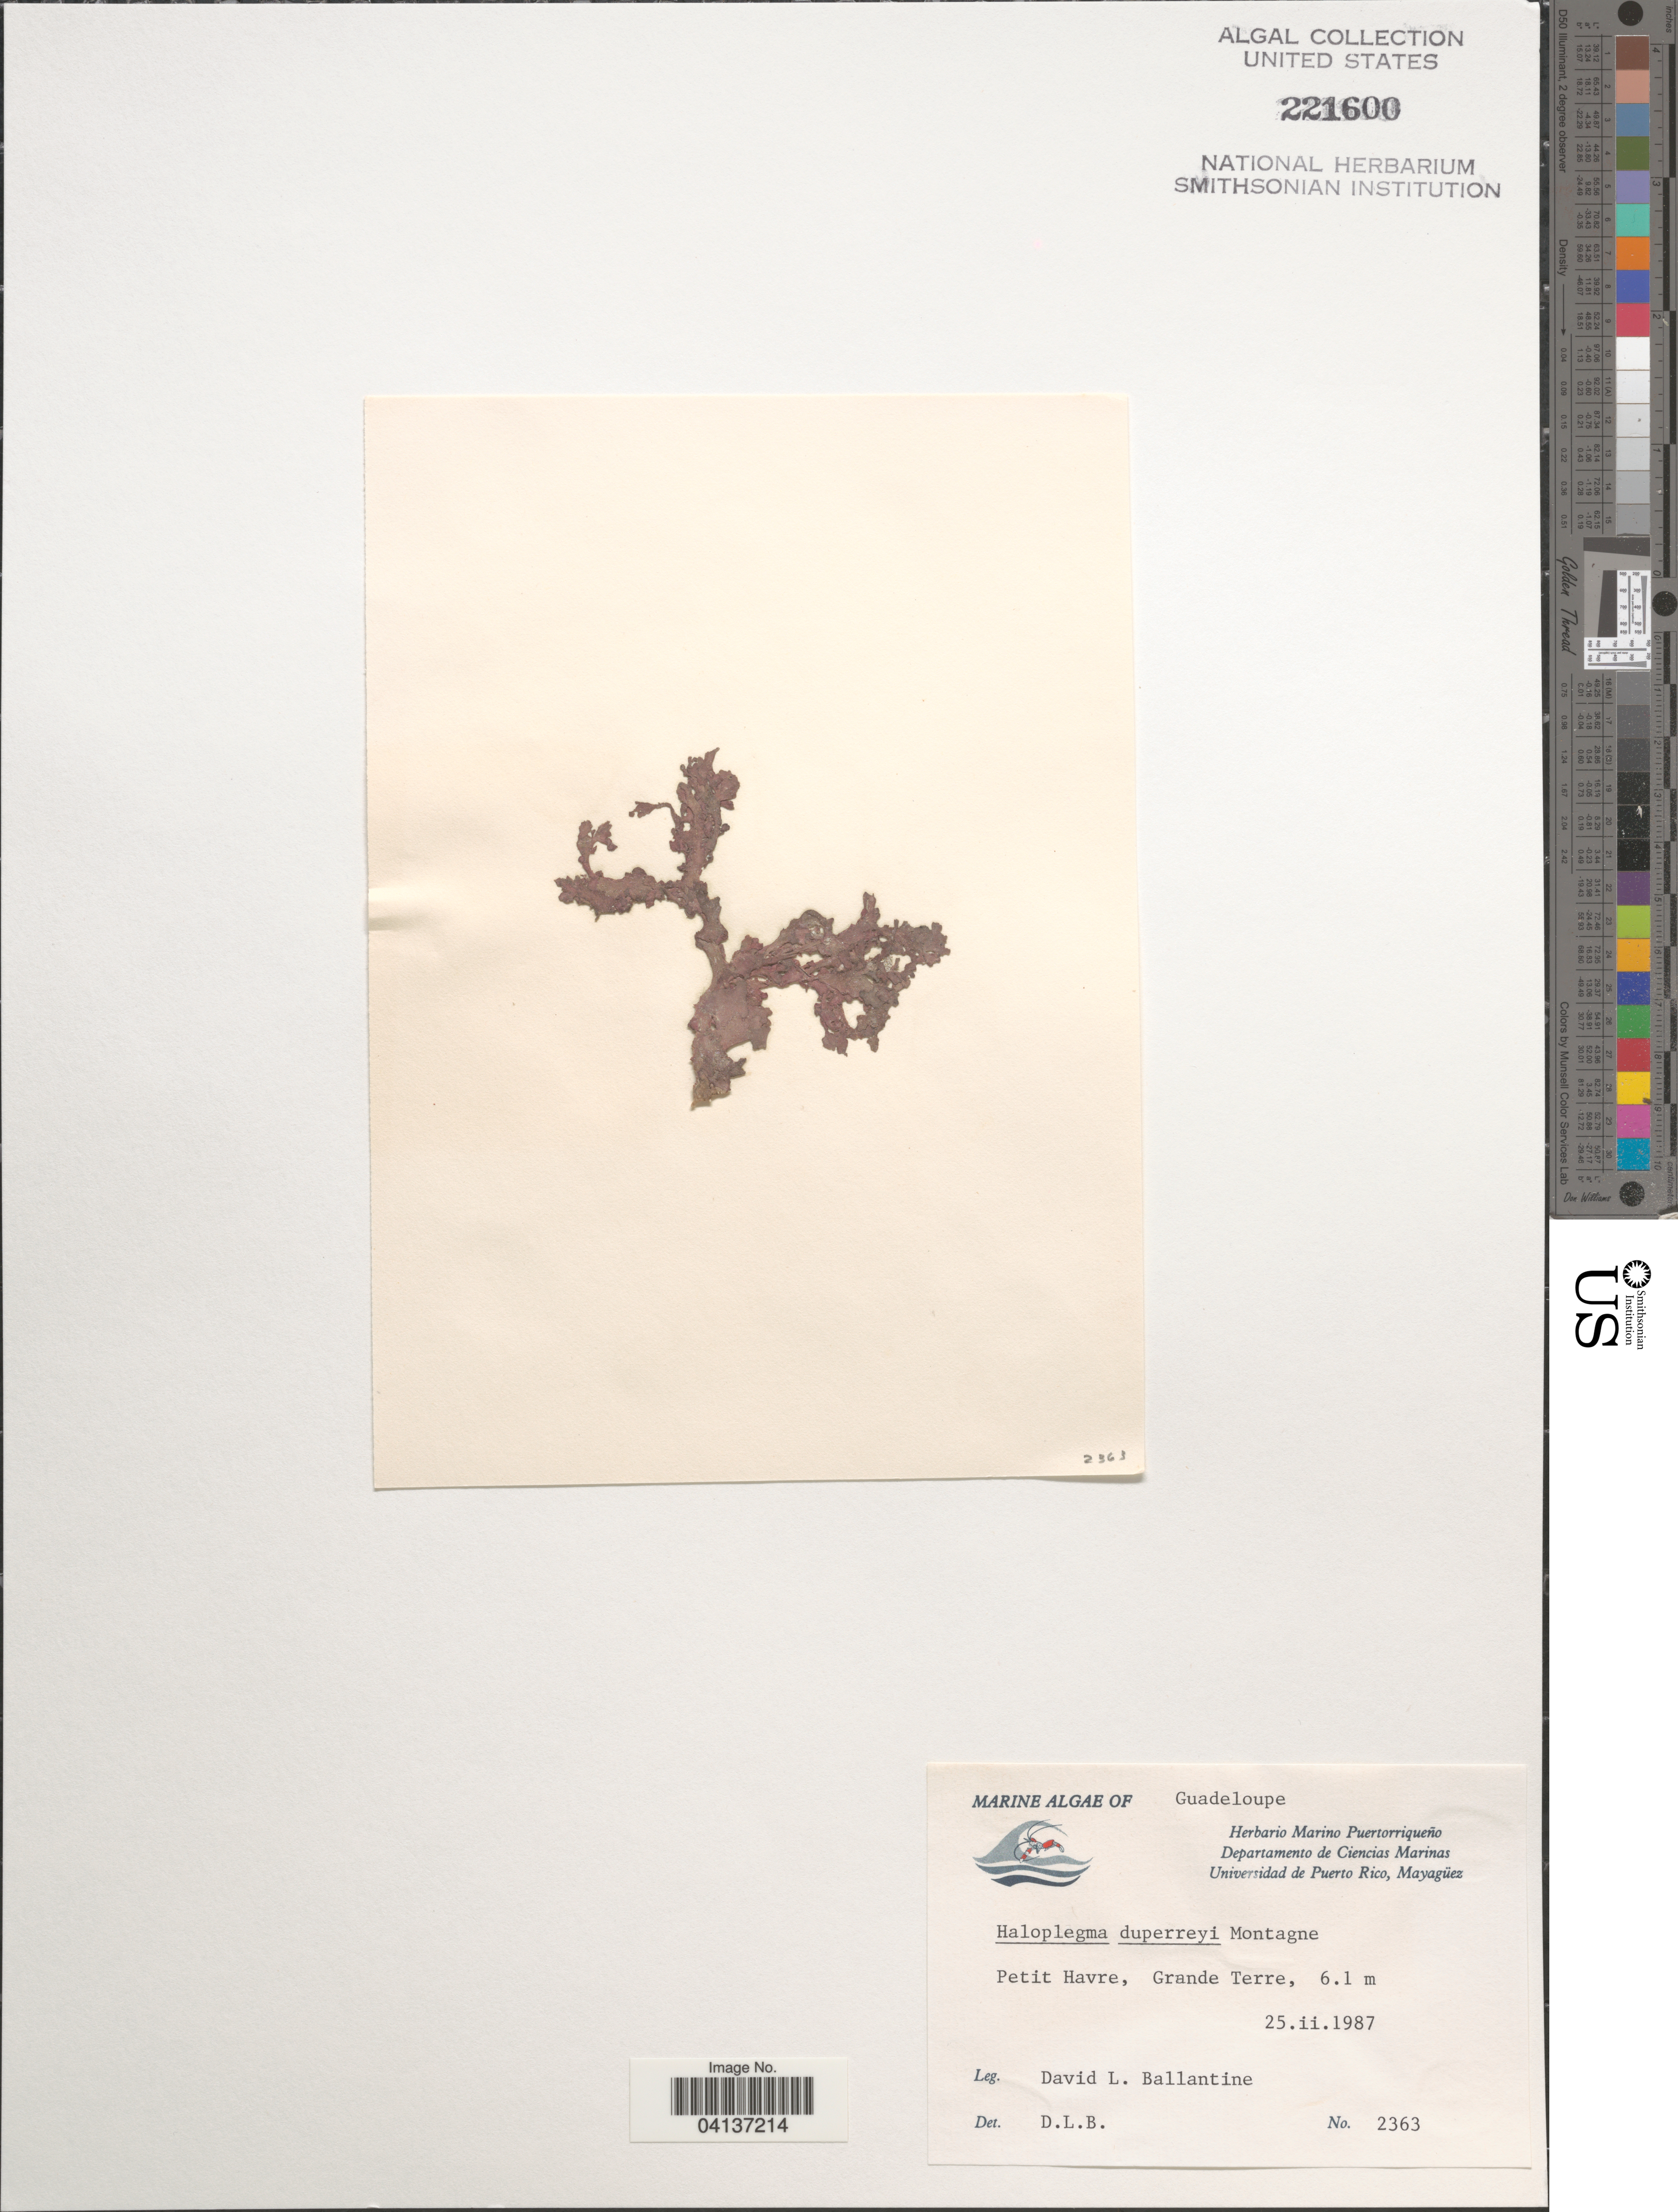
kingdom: Plantae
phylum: Rhodophyta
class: Florideophyceae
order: Ceramiales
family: Wrangeliaceae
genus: Haloplegma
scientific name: Haloplegma duperreyi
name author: Mont.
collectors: D.L. Ballantine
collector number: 2363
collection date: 1987-02-25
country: Guadeloupe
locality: Petit Havre, Grande Terre.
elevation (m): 6.1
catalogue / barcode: US 221600